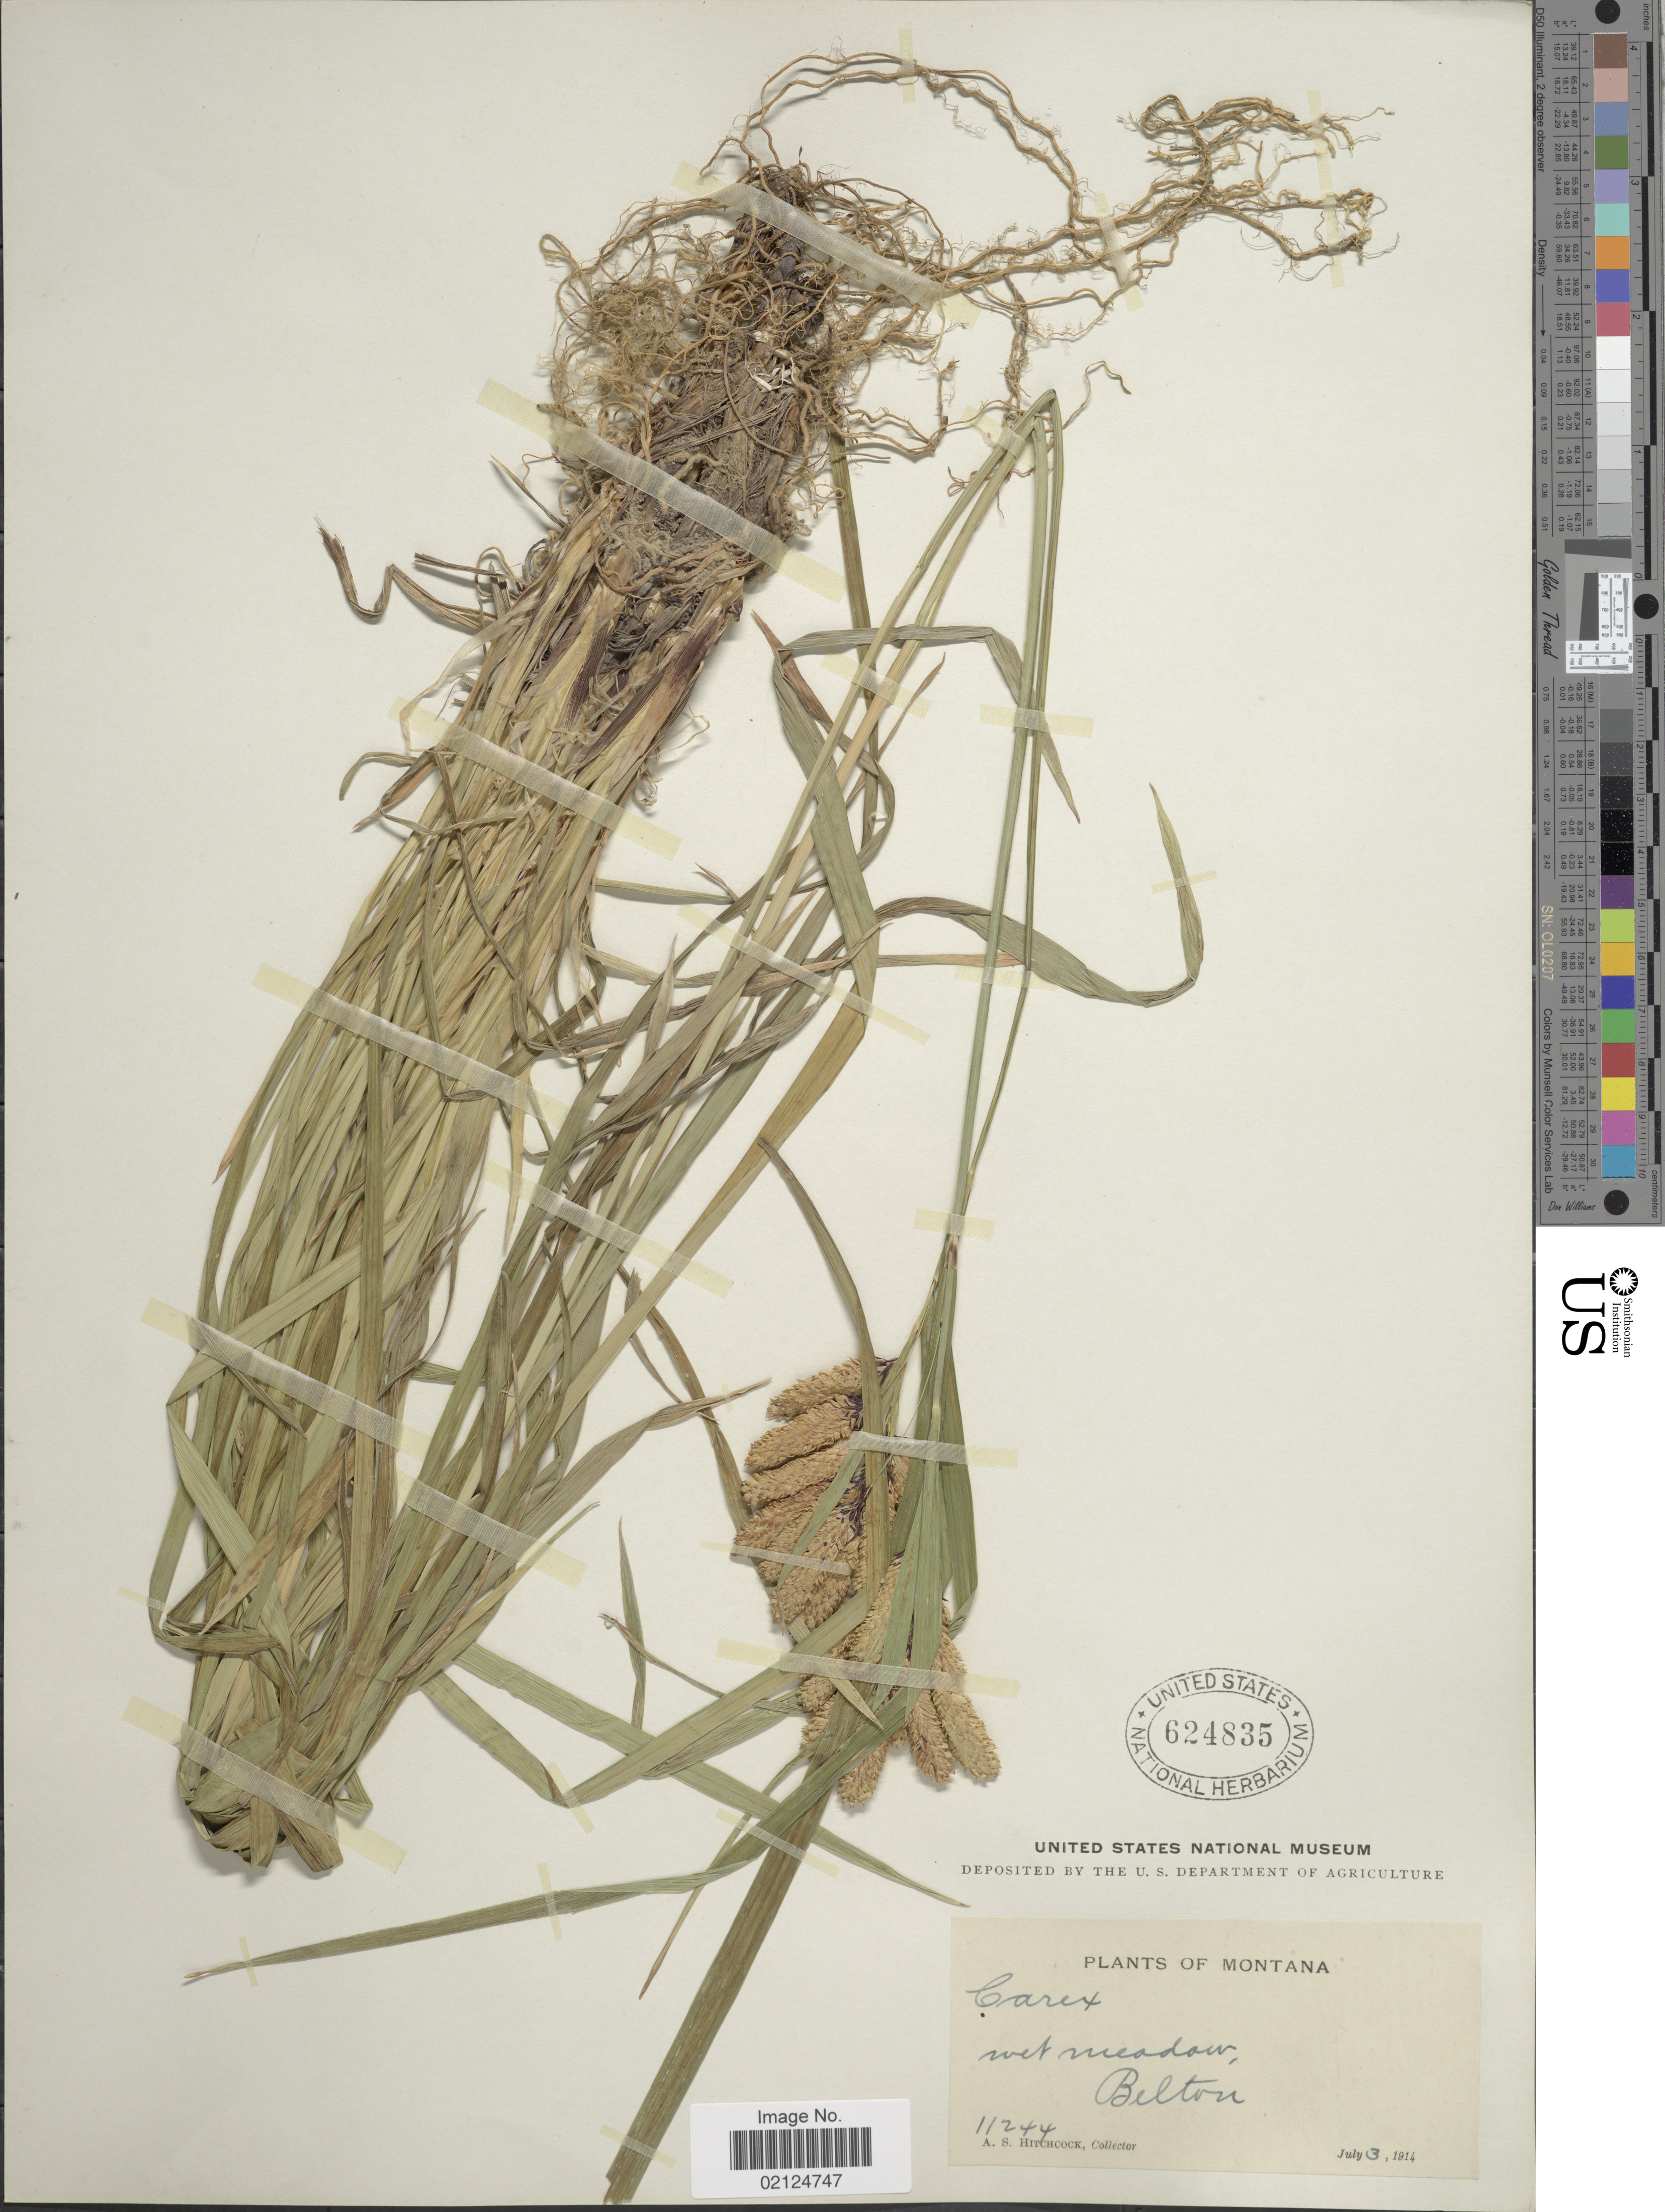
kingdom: Plantae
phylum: Tracheophyta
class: Liliopsida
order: Poales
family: Cyperaceae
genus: Carex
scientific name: Carex mertensii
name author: J.D. Prescott ex Bong.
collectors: A. S. Hitchcock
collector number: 11244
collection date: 1914-07-03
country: United States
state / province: Montana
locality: Belton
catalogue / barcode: US 624835